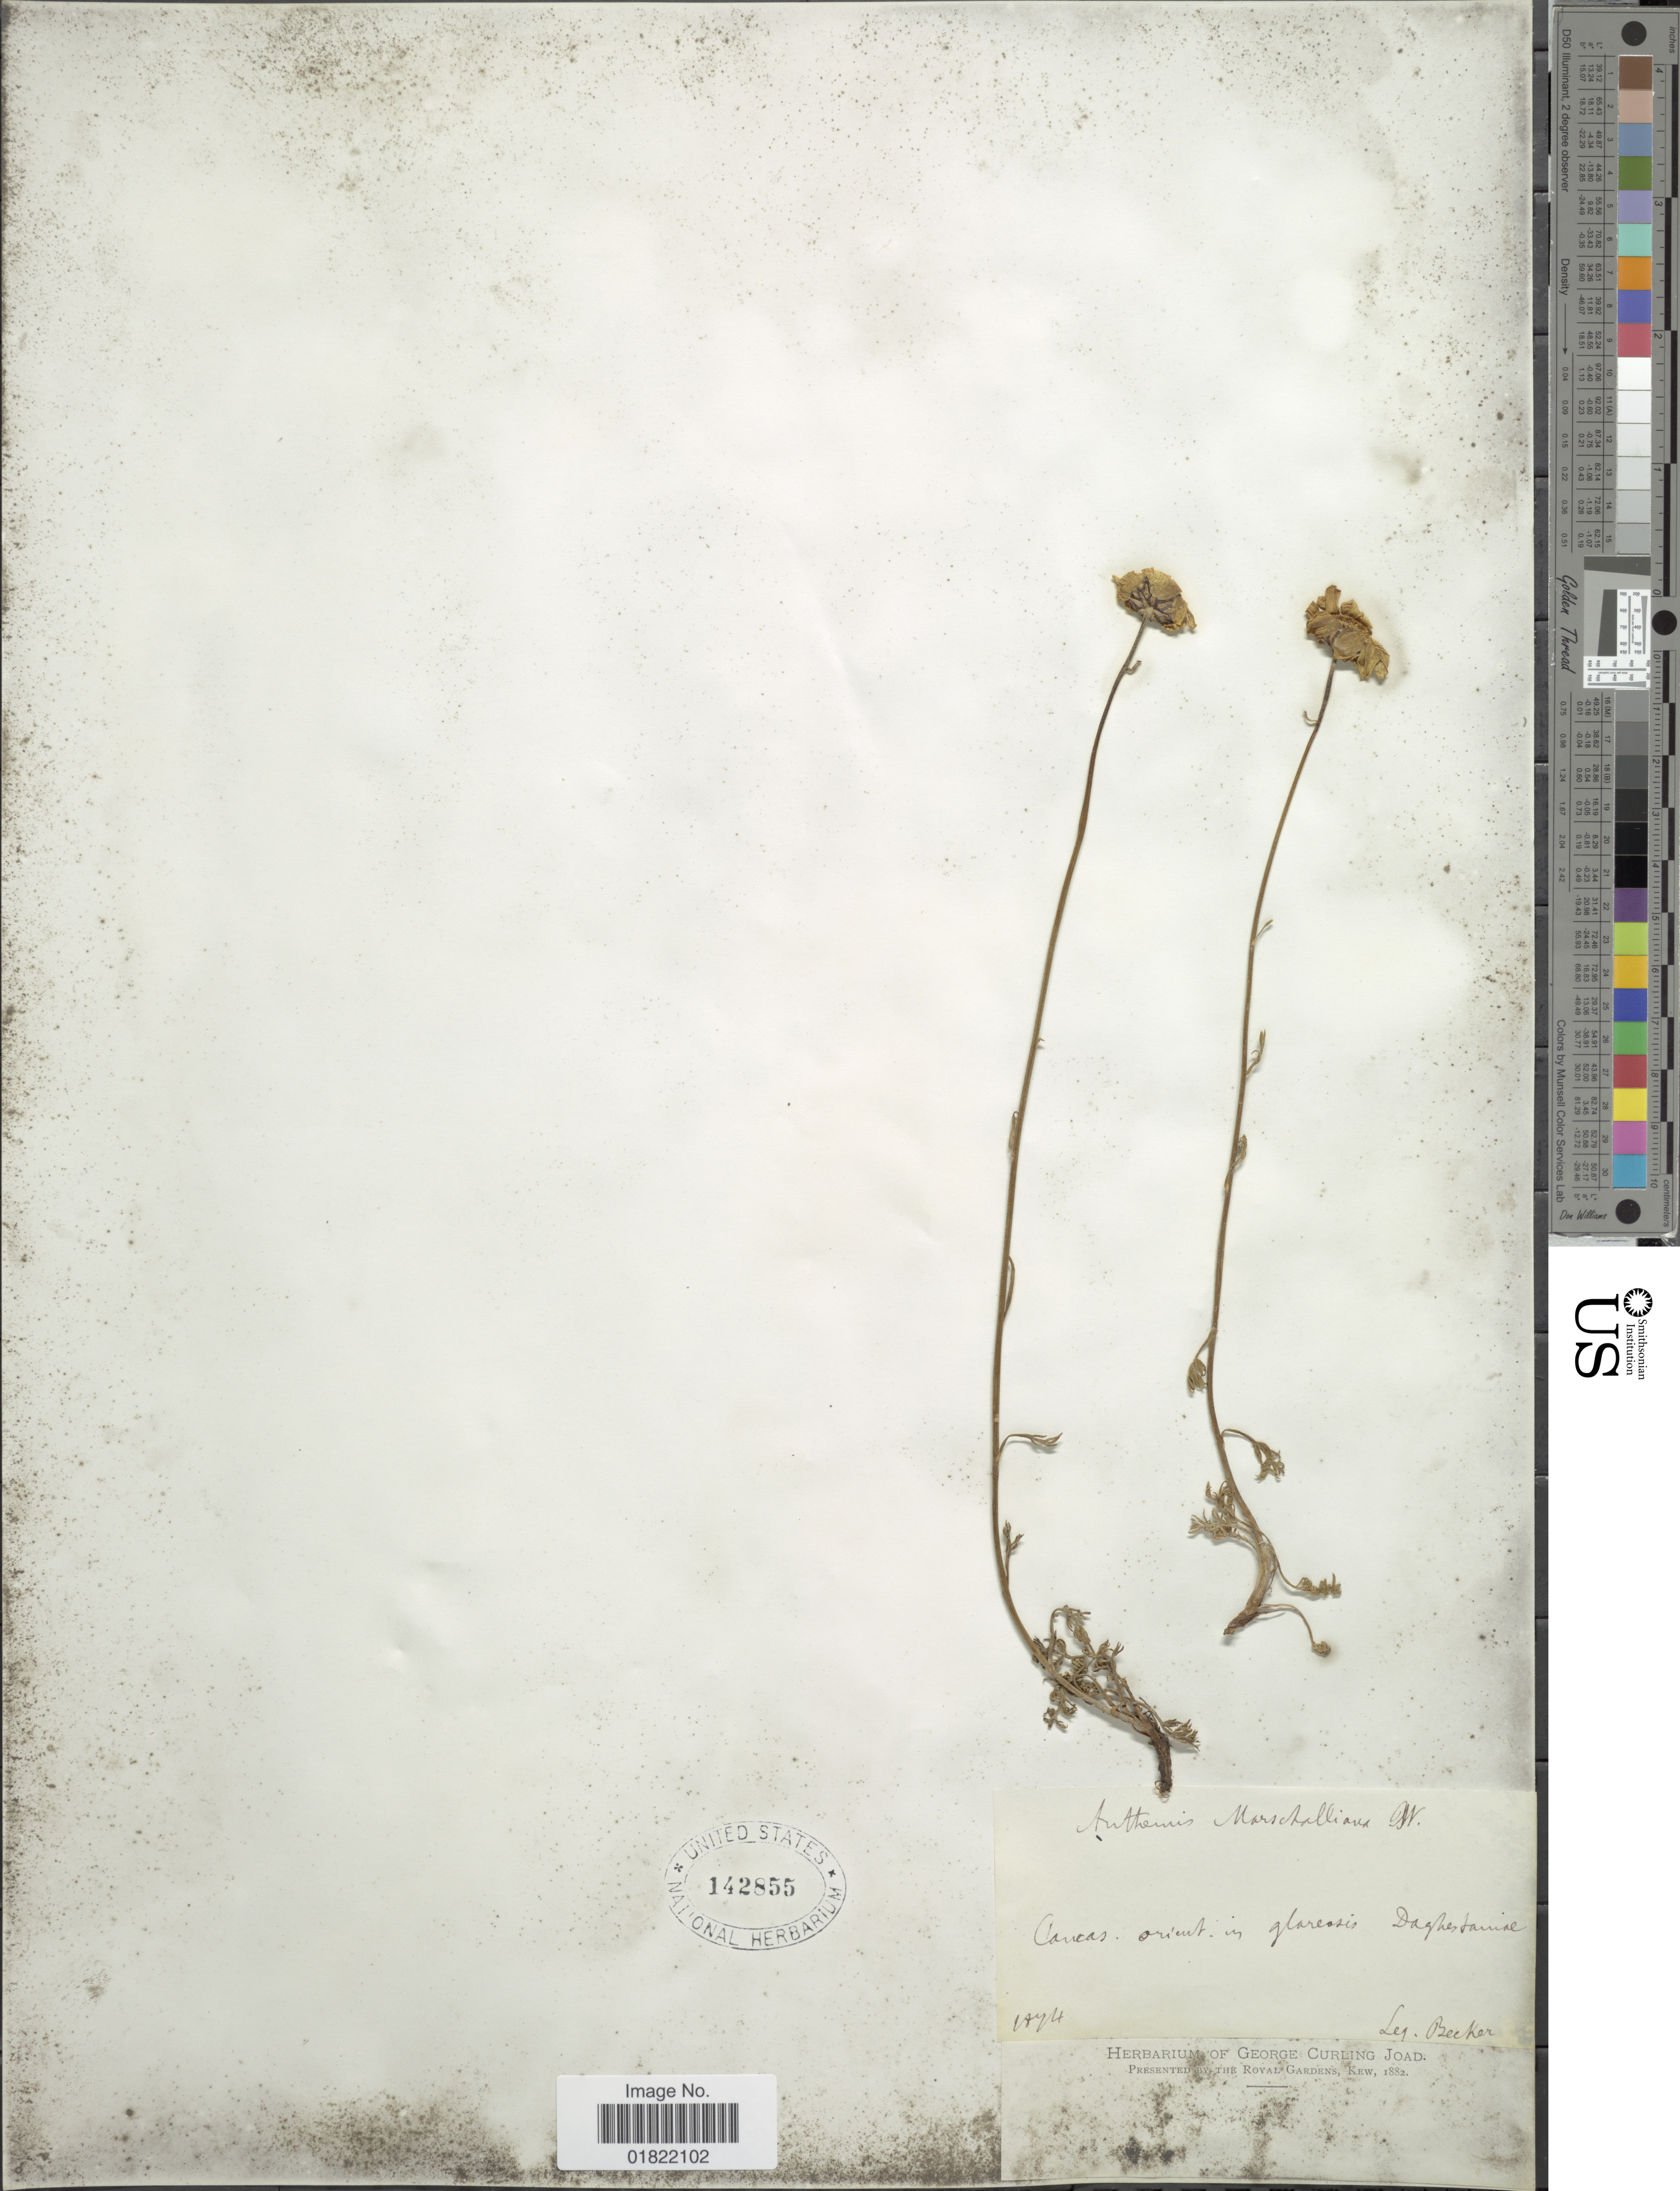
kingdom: Plantae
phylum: Tracheophyta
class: Magnoliopsida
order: Asterales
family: Asteraceae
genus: Anthemis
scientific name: Anthemis marichalliana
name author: Willd.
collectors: Becker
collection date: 1874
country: Russian Federation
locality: Caucas, orient in glareosis Daghestania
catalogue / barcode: US 142855